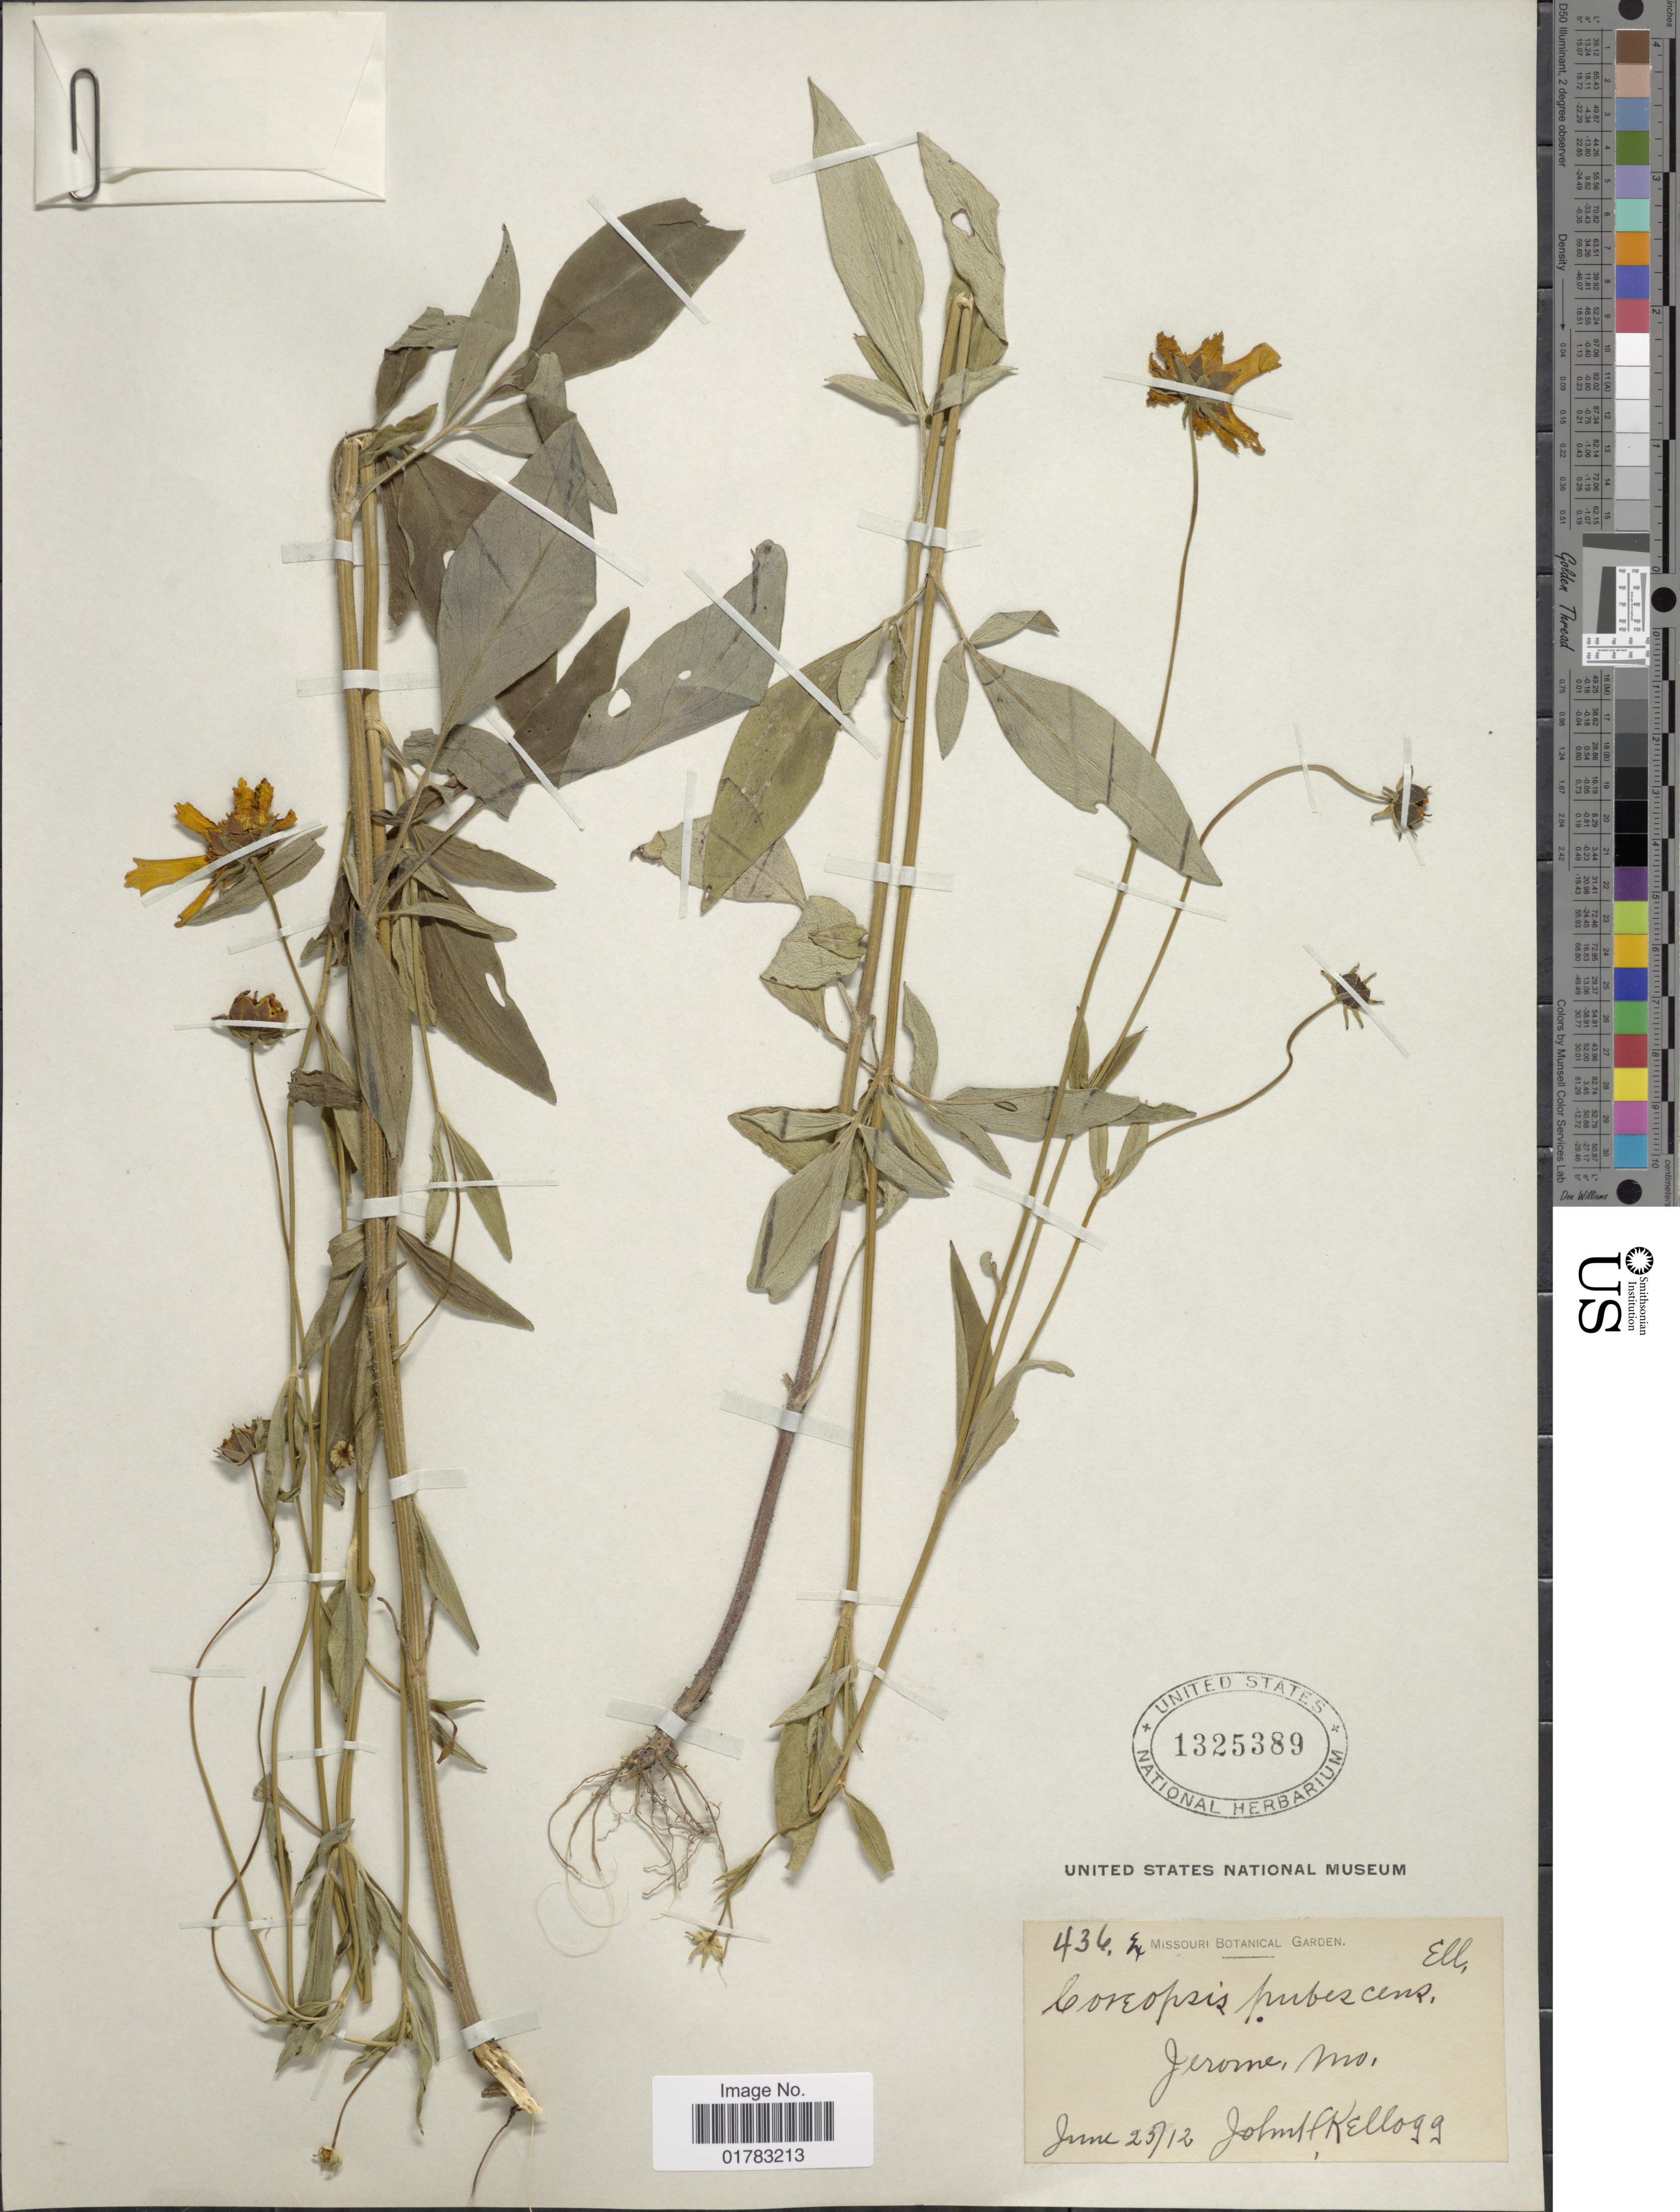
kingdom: Plantae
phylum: Tracheophyta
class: Magnoliopsida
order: Asterales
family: Asteraceae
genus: Coreopsis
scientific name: Coreopsis pubescens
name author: Elliott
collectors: J. H. Kellogg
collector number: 436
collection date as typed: Transcribed d/m/y: 25/6/12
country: United States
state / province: Missouri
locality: Jerome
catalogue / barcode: US 1325389